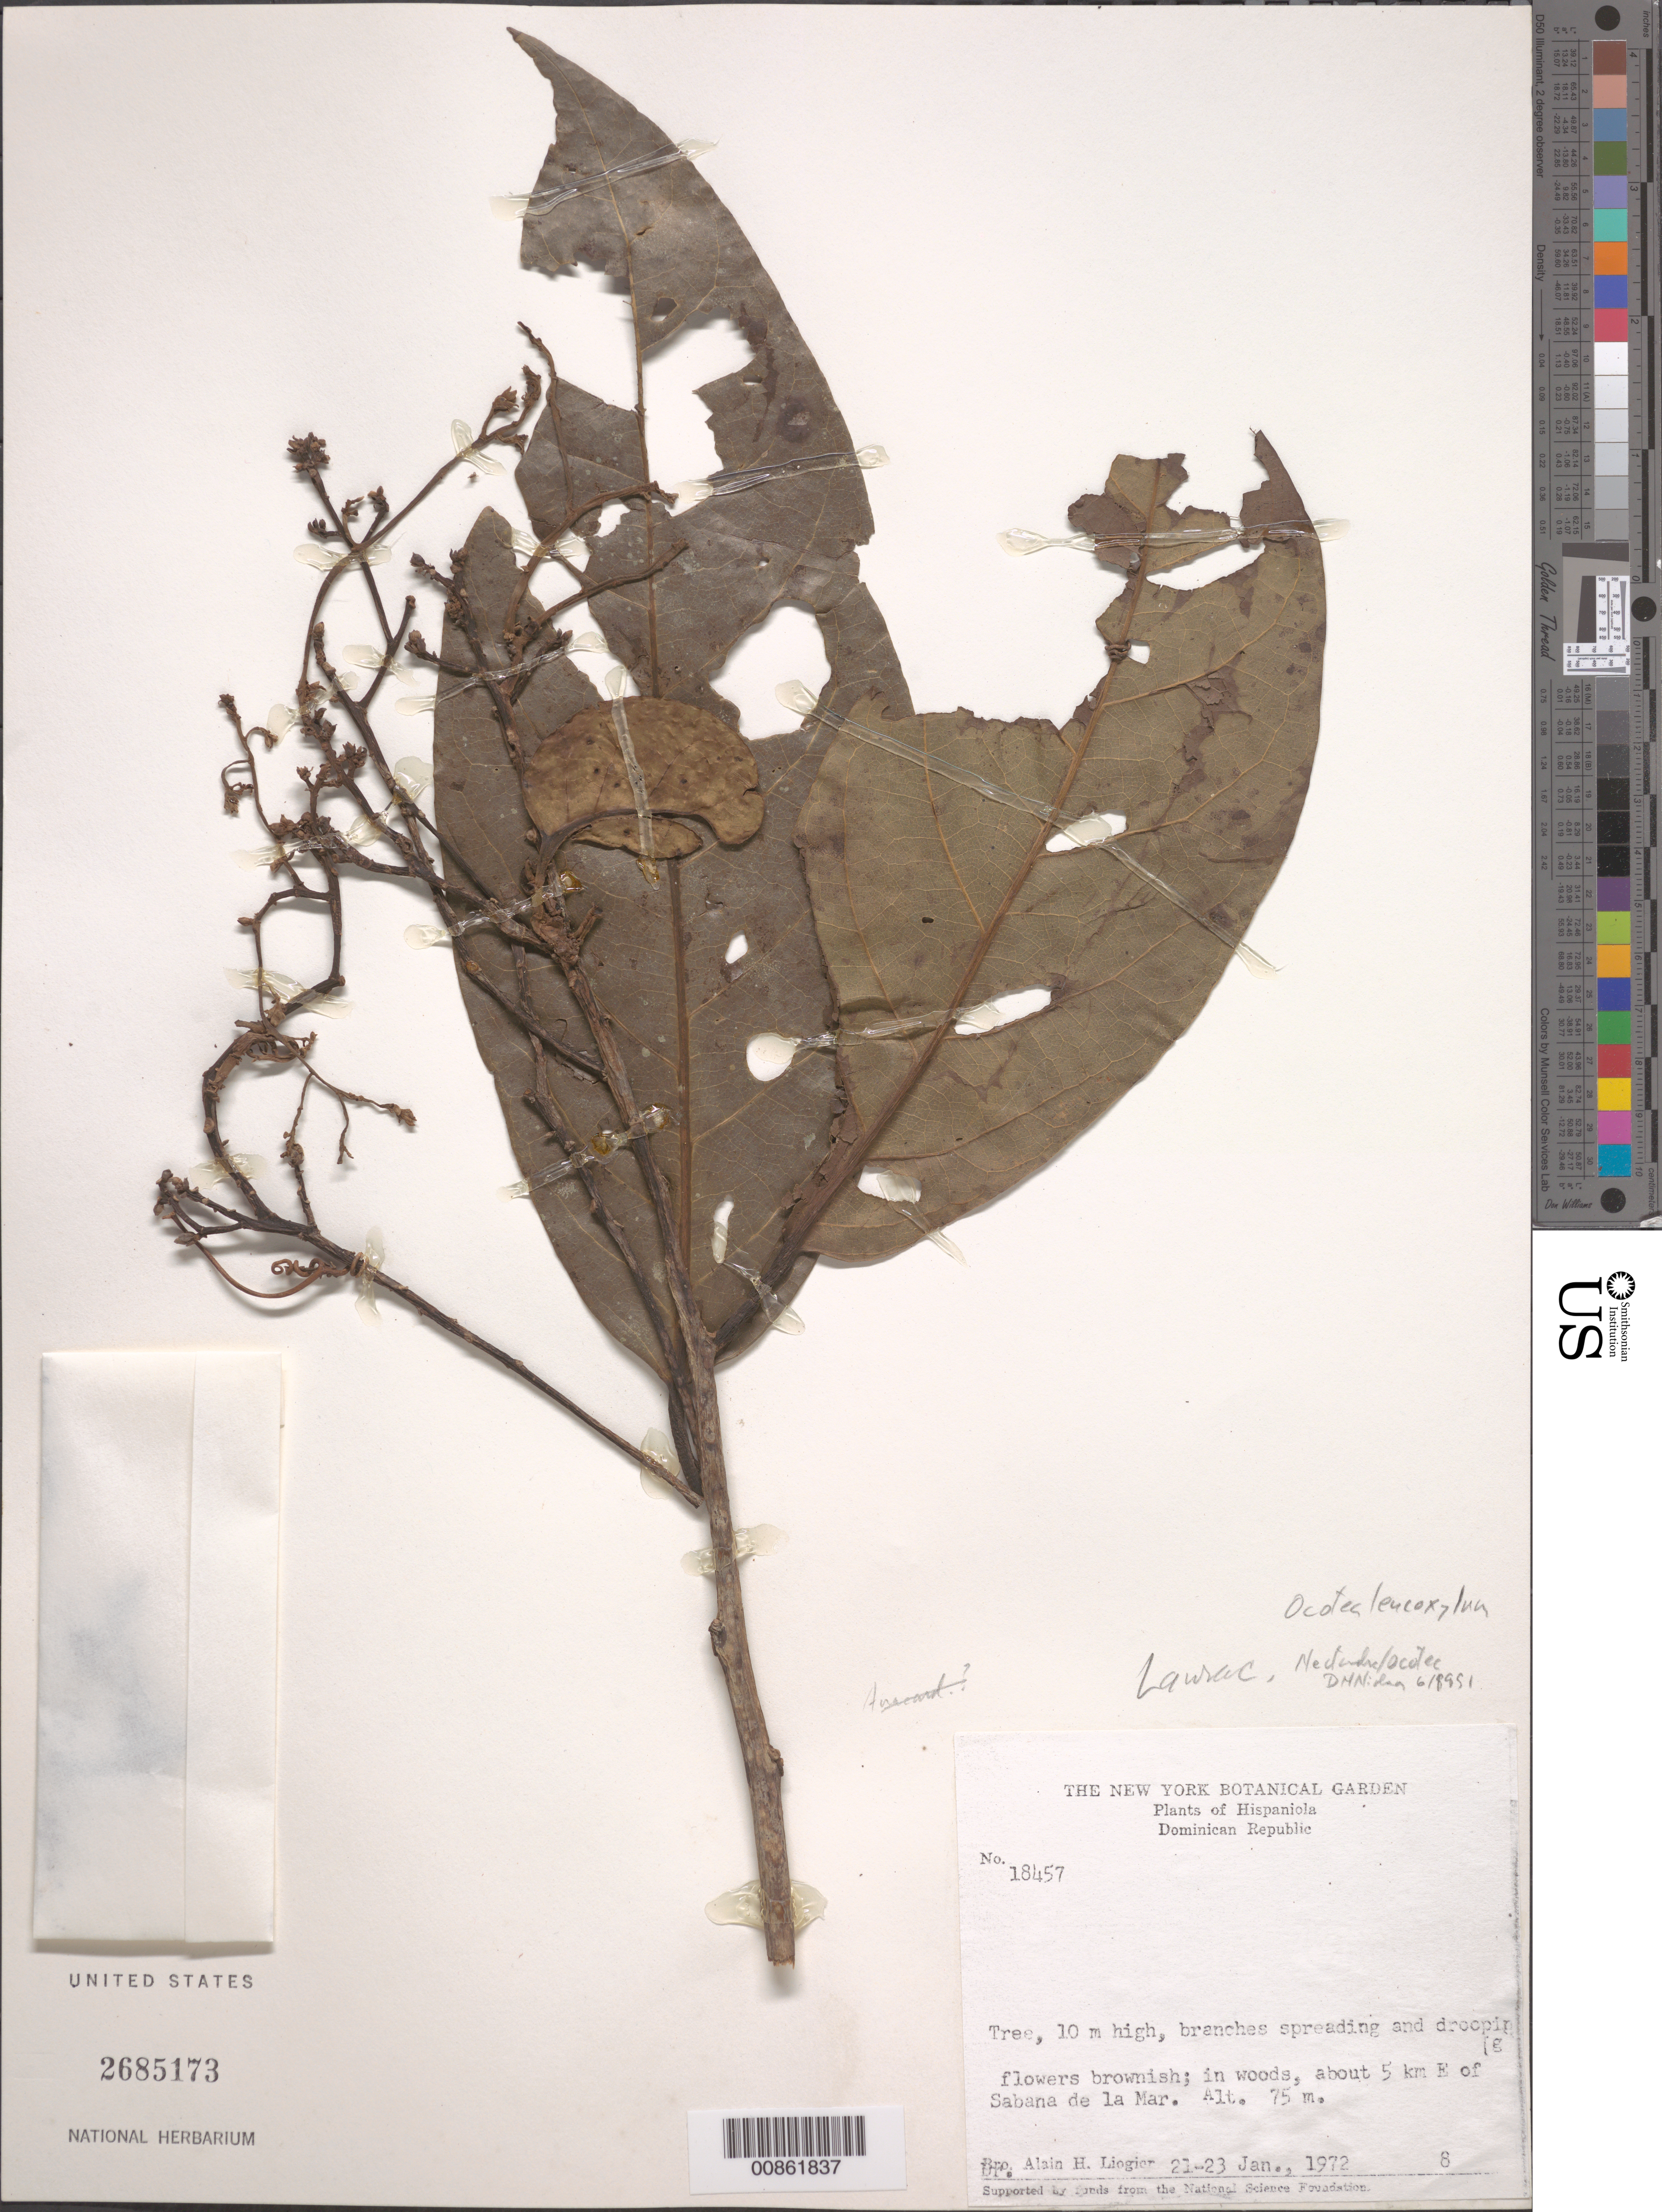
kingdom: Plantae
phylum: Tracheophyta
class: Magnoliopsida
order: Laurales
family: Lauraceae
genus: Ocotea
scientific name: Ocotea leucoxylon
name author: (Sw.) Laness.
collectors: A. H. Liogier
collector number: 18457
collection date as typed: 21 Jan 1972 to 23 Jan 1972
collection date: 1972-01-21/1972-01-23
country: Dominican Republic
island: Hispaniola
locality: About 5 km E of Sabana de la Mar.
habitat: In woods.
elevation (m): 75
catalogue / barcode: US 2685173